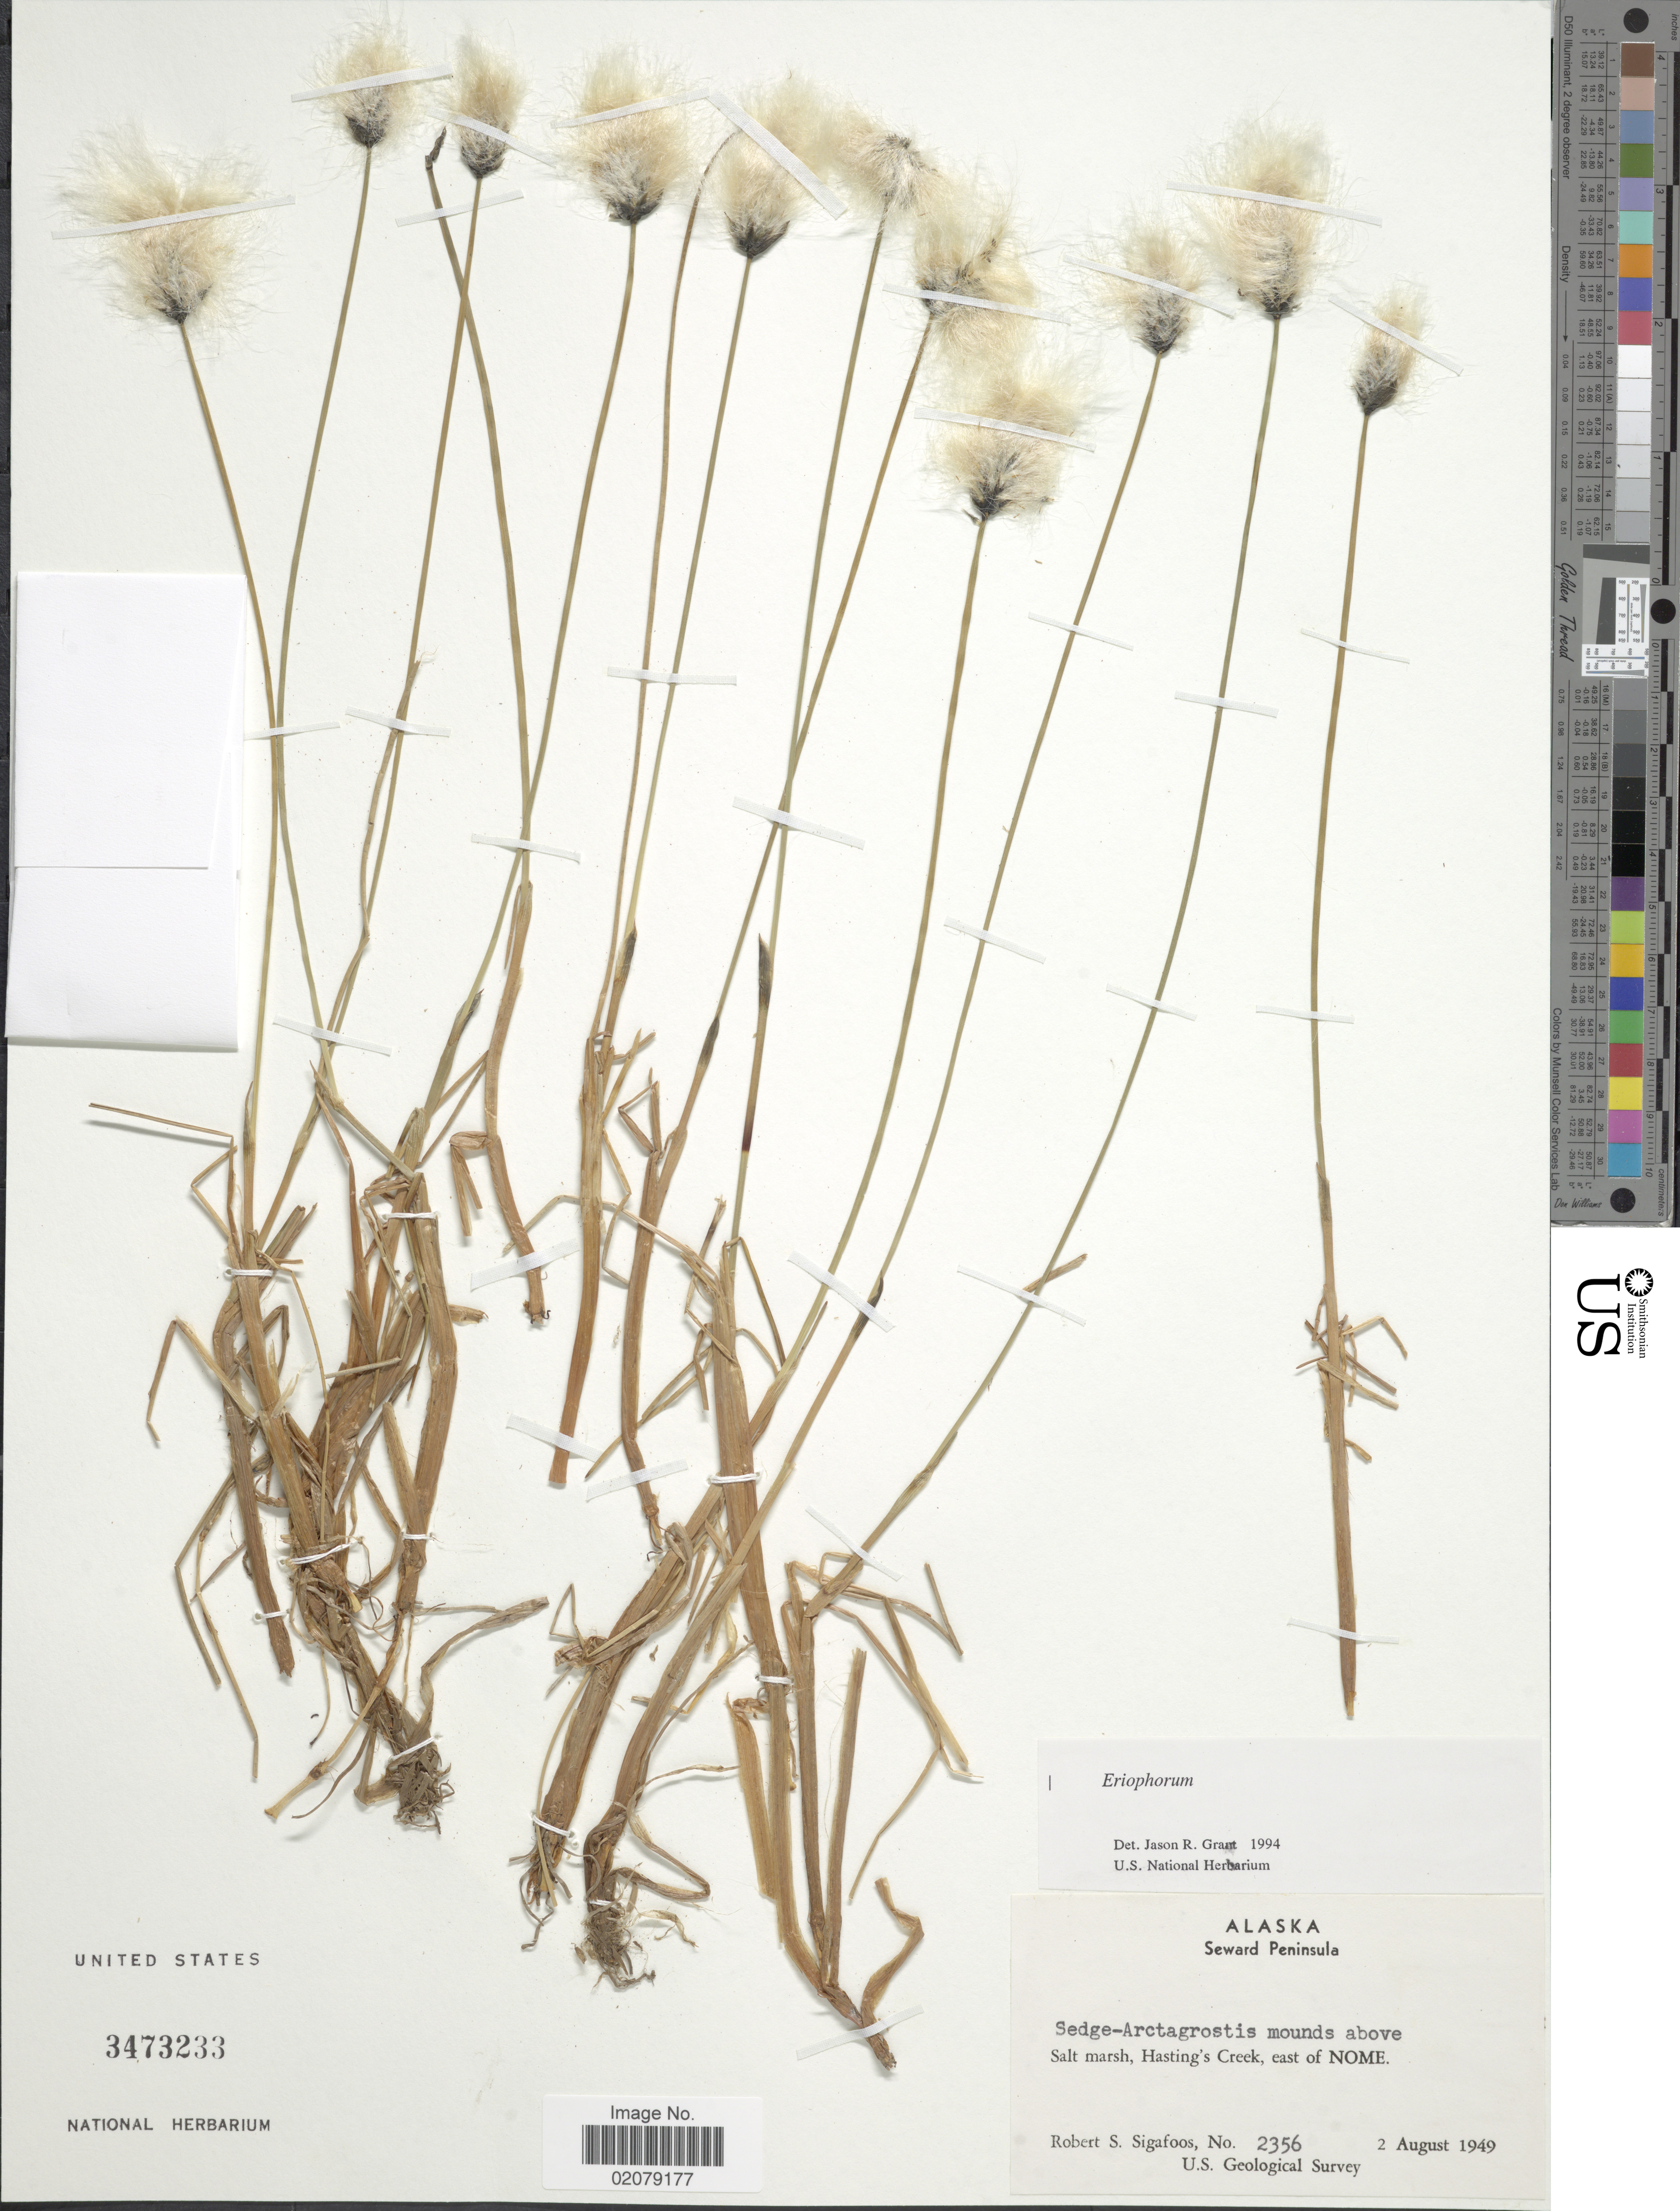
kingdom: Plantae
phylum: Tracheophyta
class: Liliopsida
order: Poales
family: Cyperaceae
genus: Eriophorum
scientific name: Eriophorum sp.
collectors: R. Sigafoos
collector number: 2356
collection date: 1949-08-02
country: United States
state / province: Alaska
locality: Seward Peninsula, Salt marsh, Hasting's Creek, east of Nome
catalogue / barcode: US 3473233